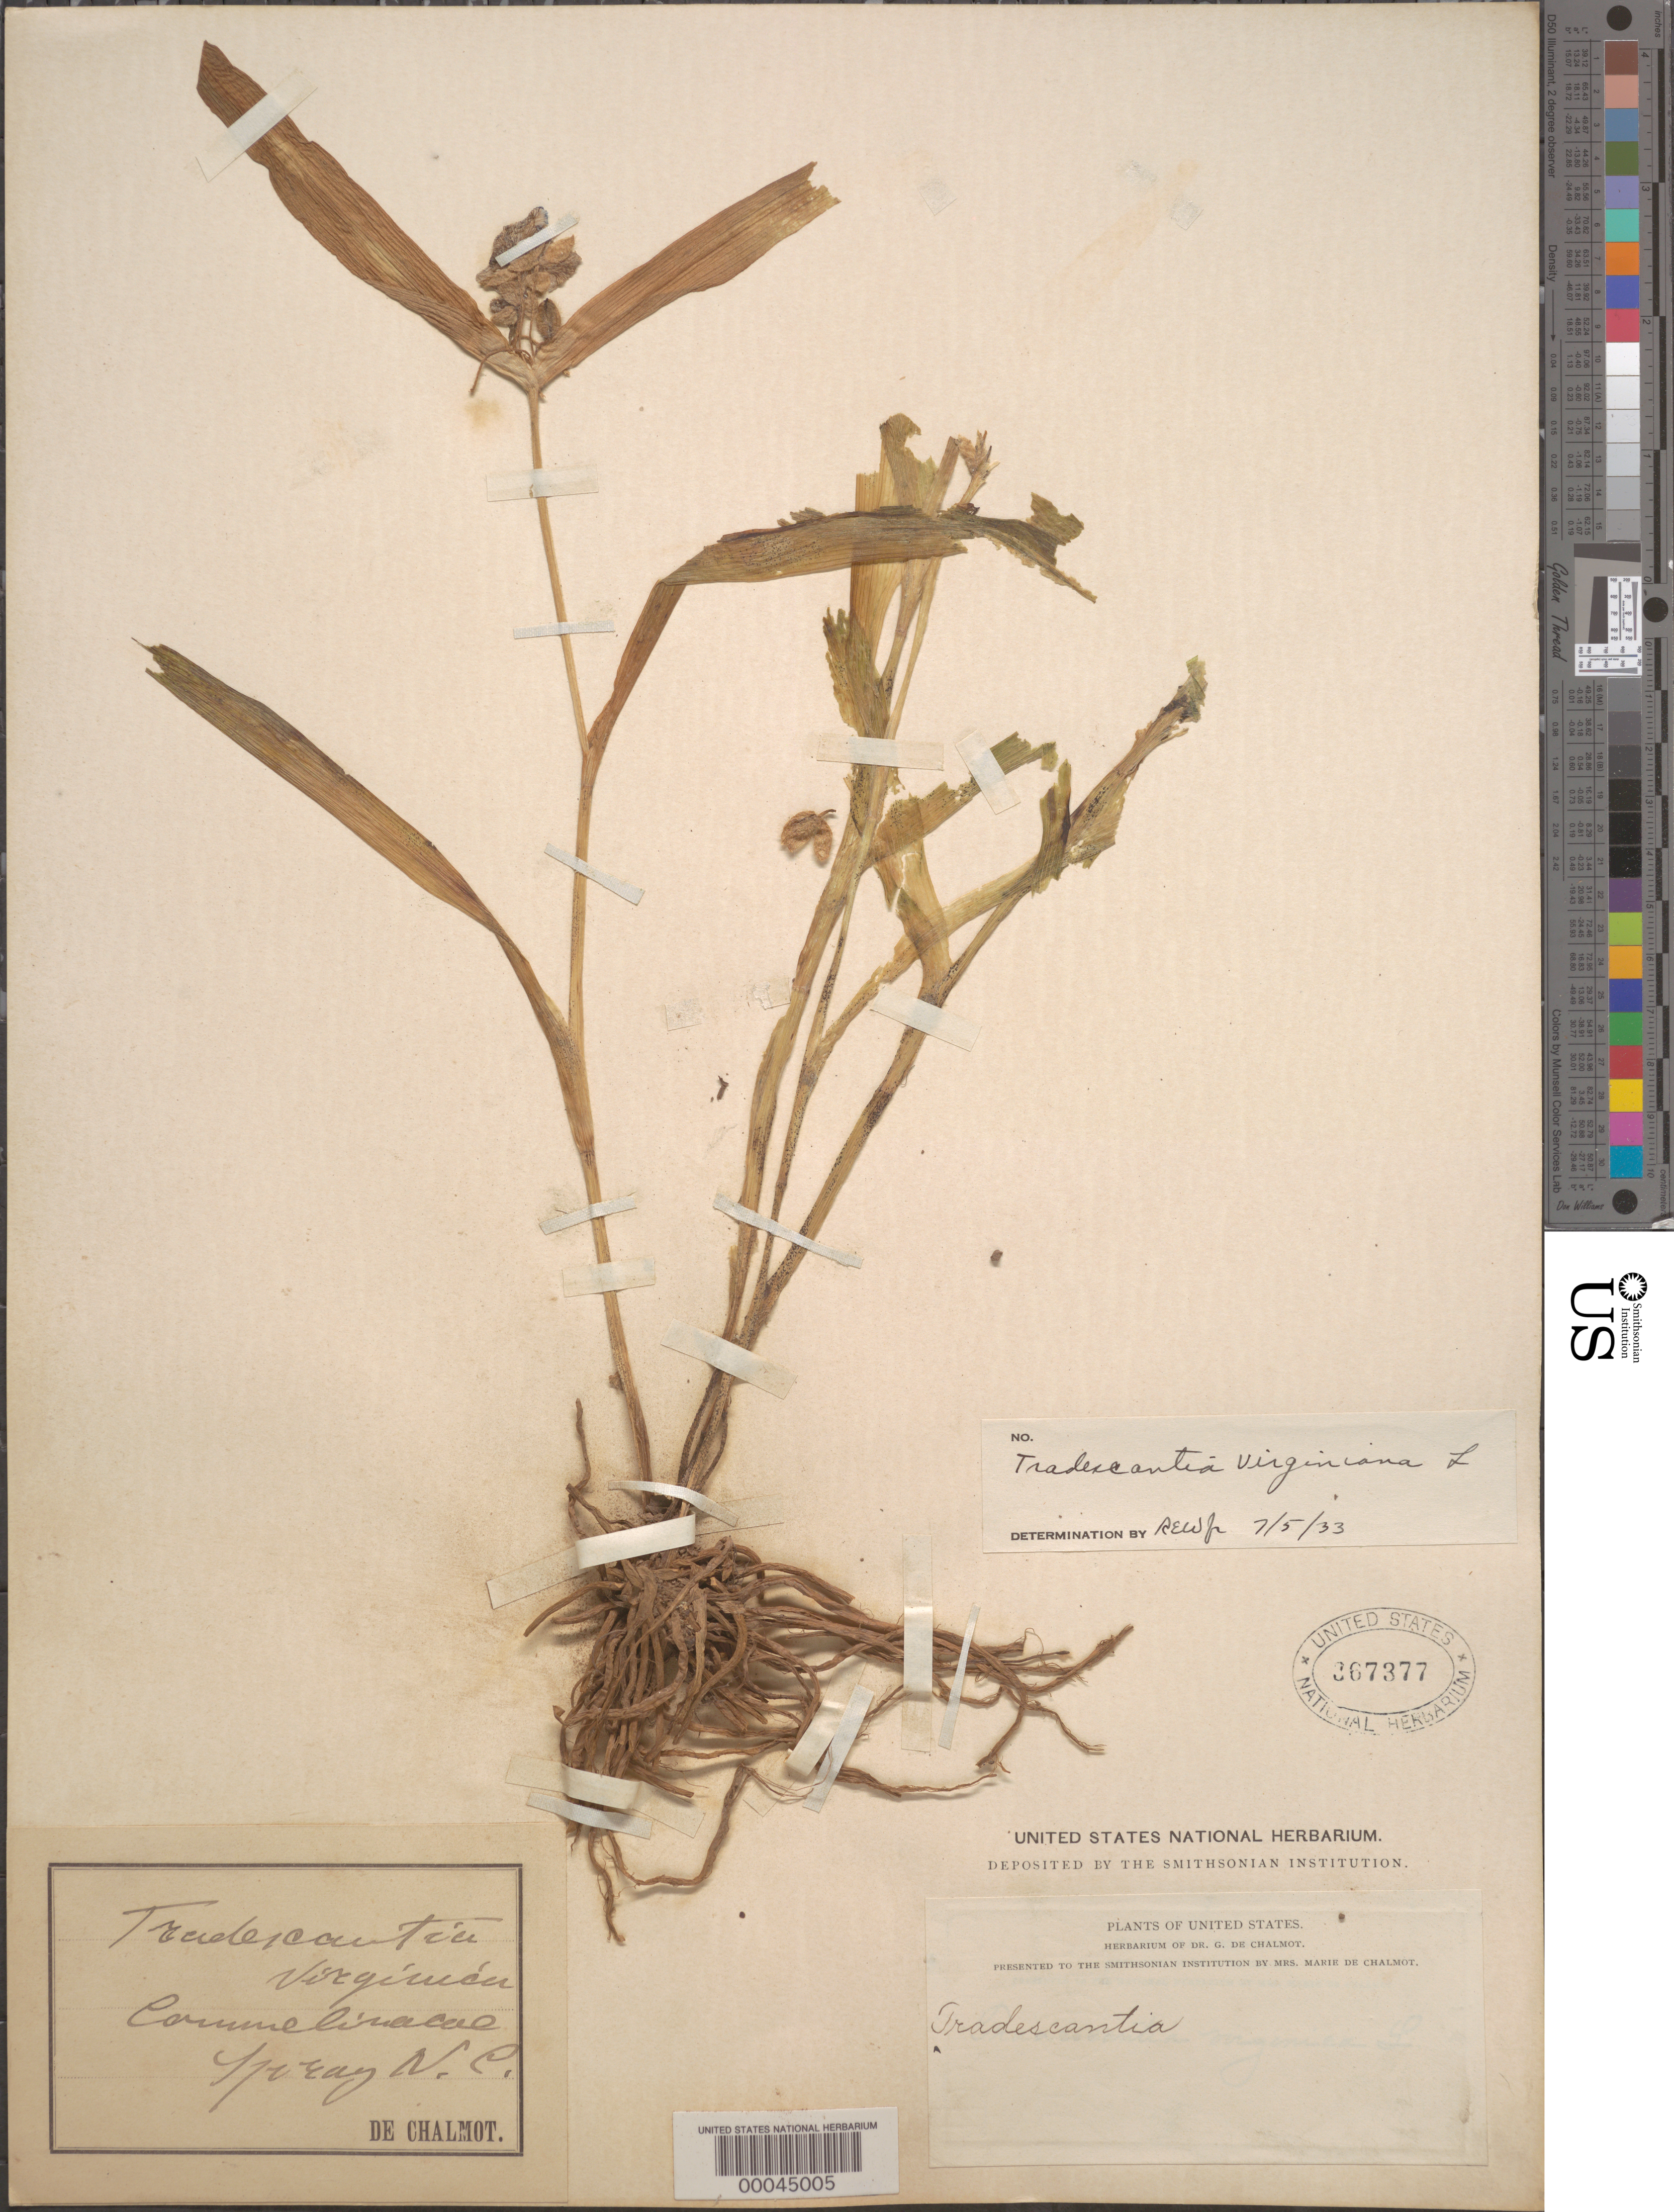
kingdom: Plantae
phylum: Tracheophyta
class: Liliopsida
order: Commelinales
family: Commelinaceae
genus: Tradescantia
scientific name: Tradescantia virginiana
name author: L.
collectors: G. de Chalmot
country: United States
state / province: North Carolina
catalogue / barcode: US 367377